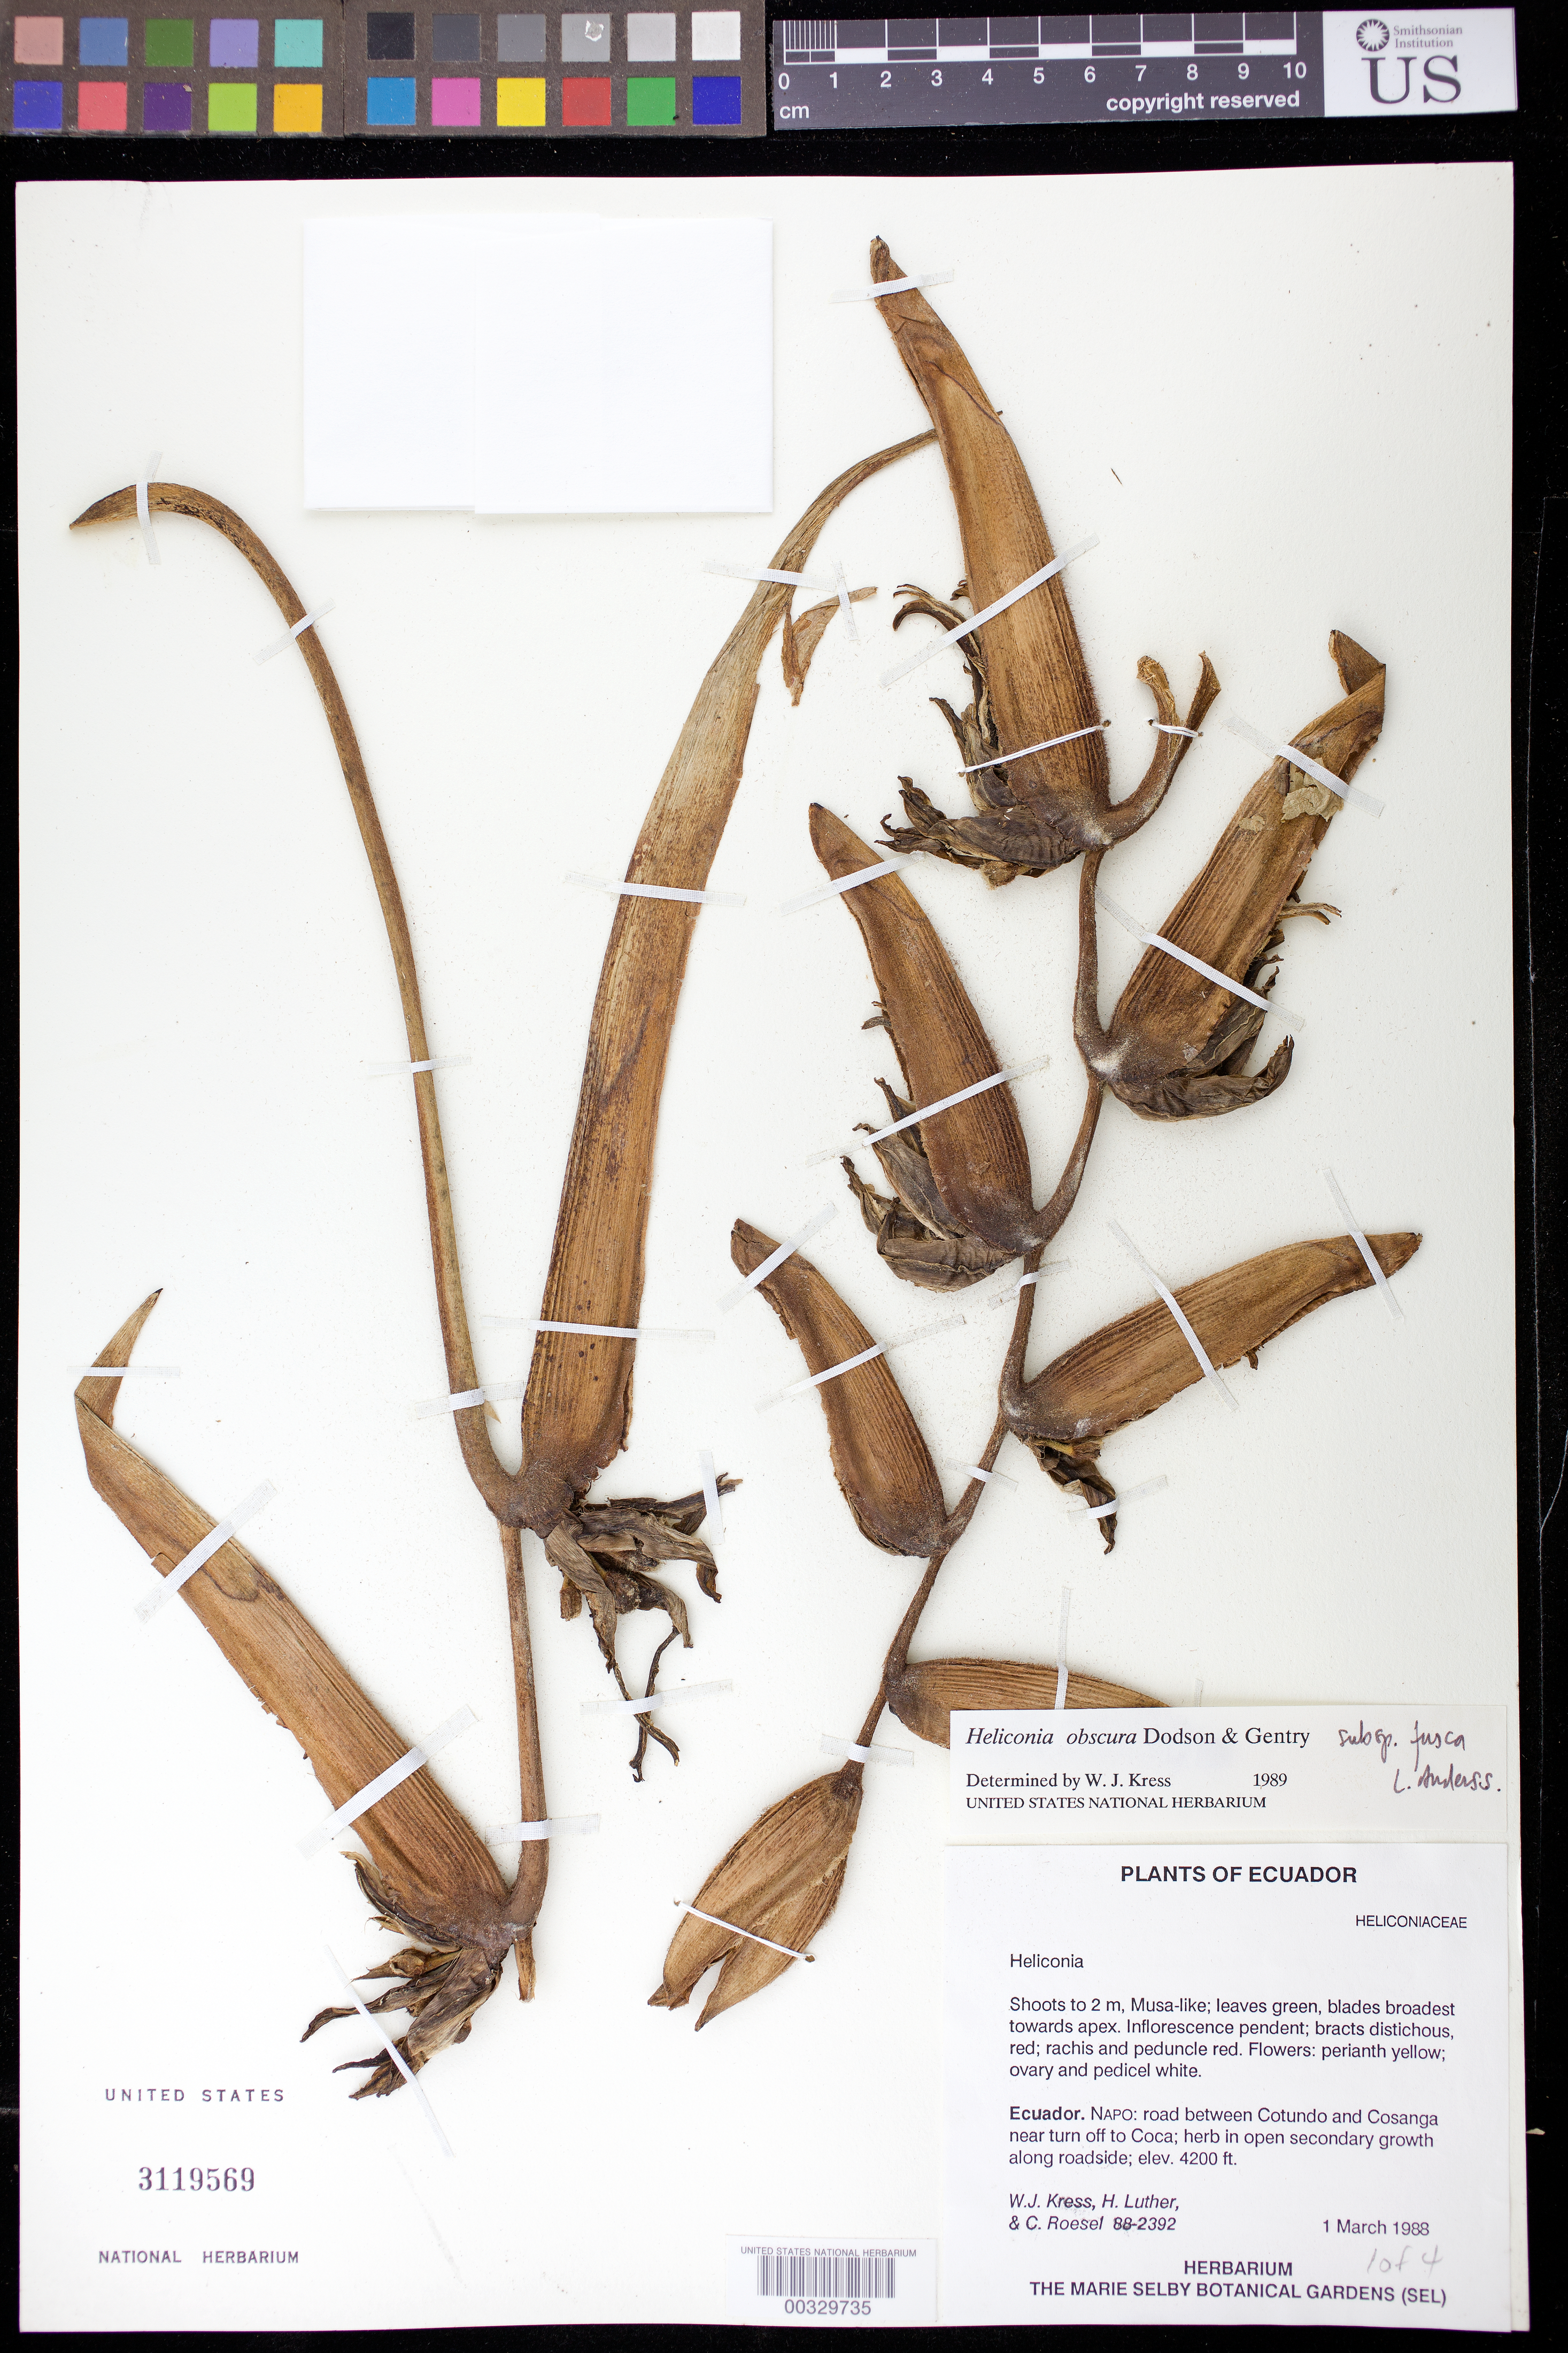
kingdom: Plantae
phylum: Tracheophyta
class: Liliopsida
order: Zingiberales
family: Heliconiaceae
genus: Heliconia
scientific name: Heliconia obscura subsp. fusca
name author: L. Andersson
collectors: W. J. Kress, Harry E. Luther & C. S. Roesel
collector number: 88-2392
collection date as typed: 01 Mar 1988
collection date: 1988-03-01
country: Ecuador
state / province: Napo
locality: Road between Cotundo and Cosanga near turn to Ccoca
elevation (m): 1280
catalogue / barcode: US 3119569